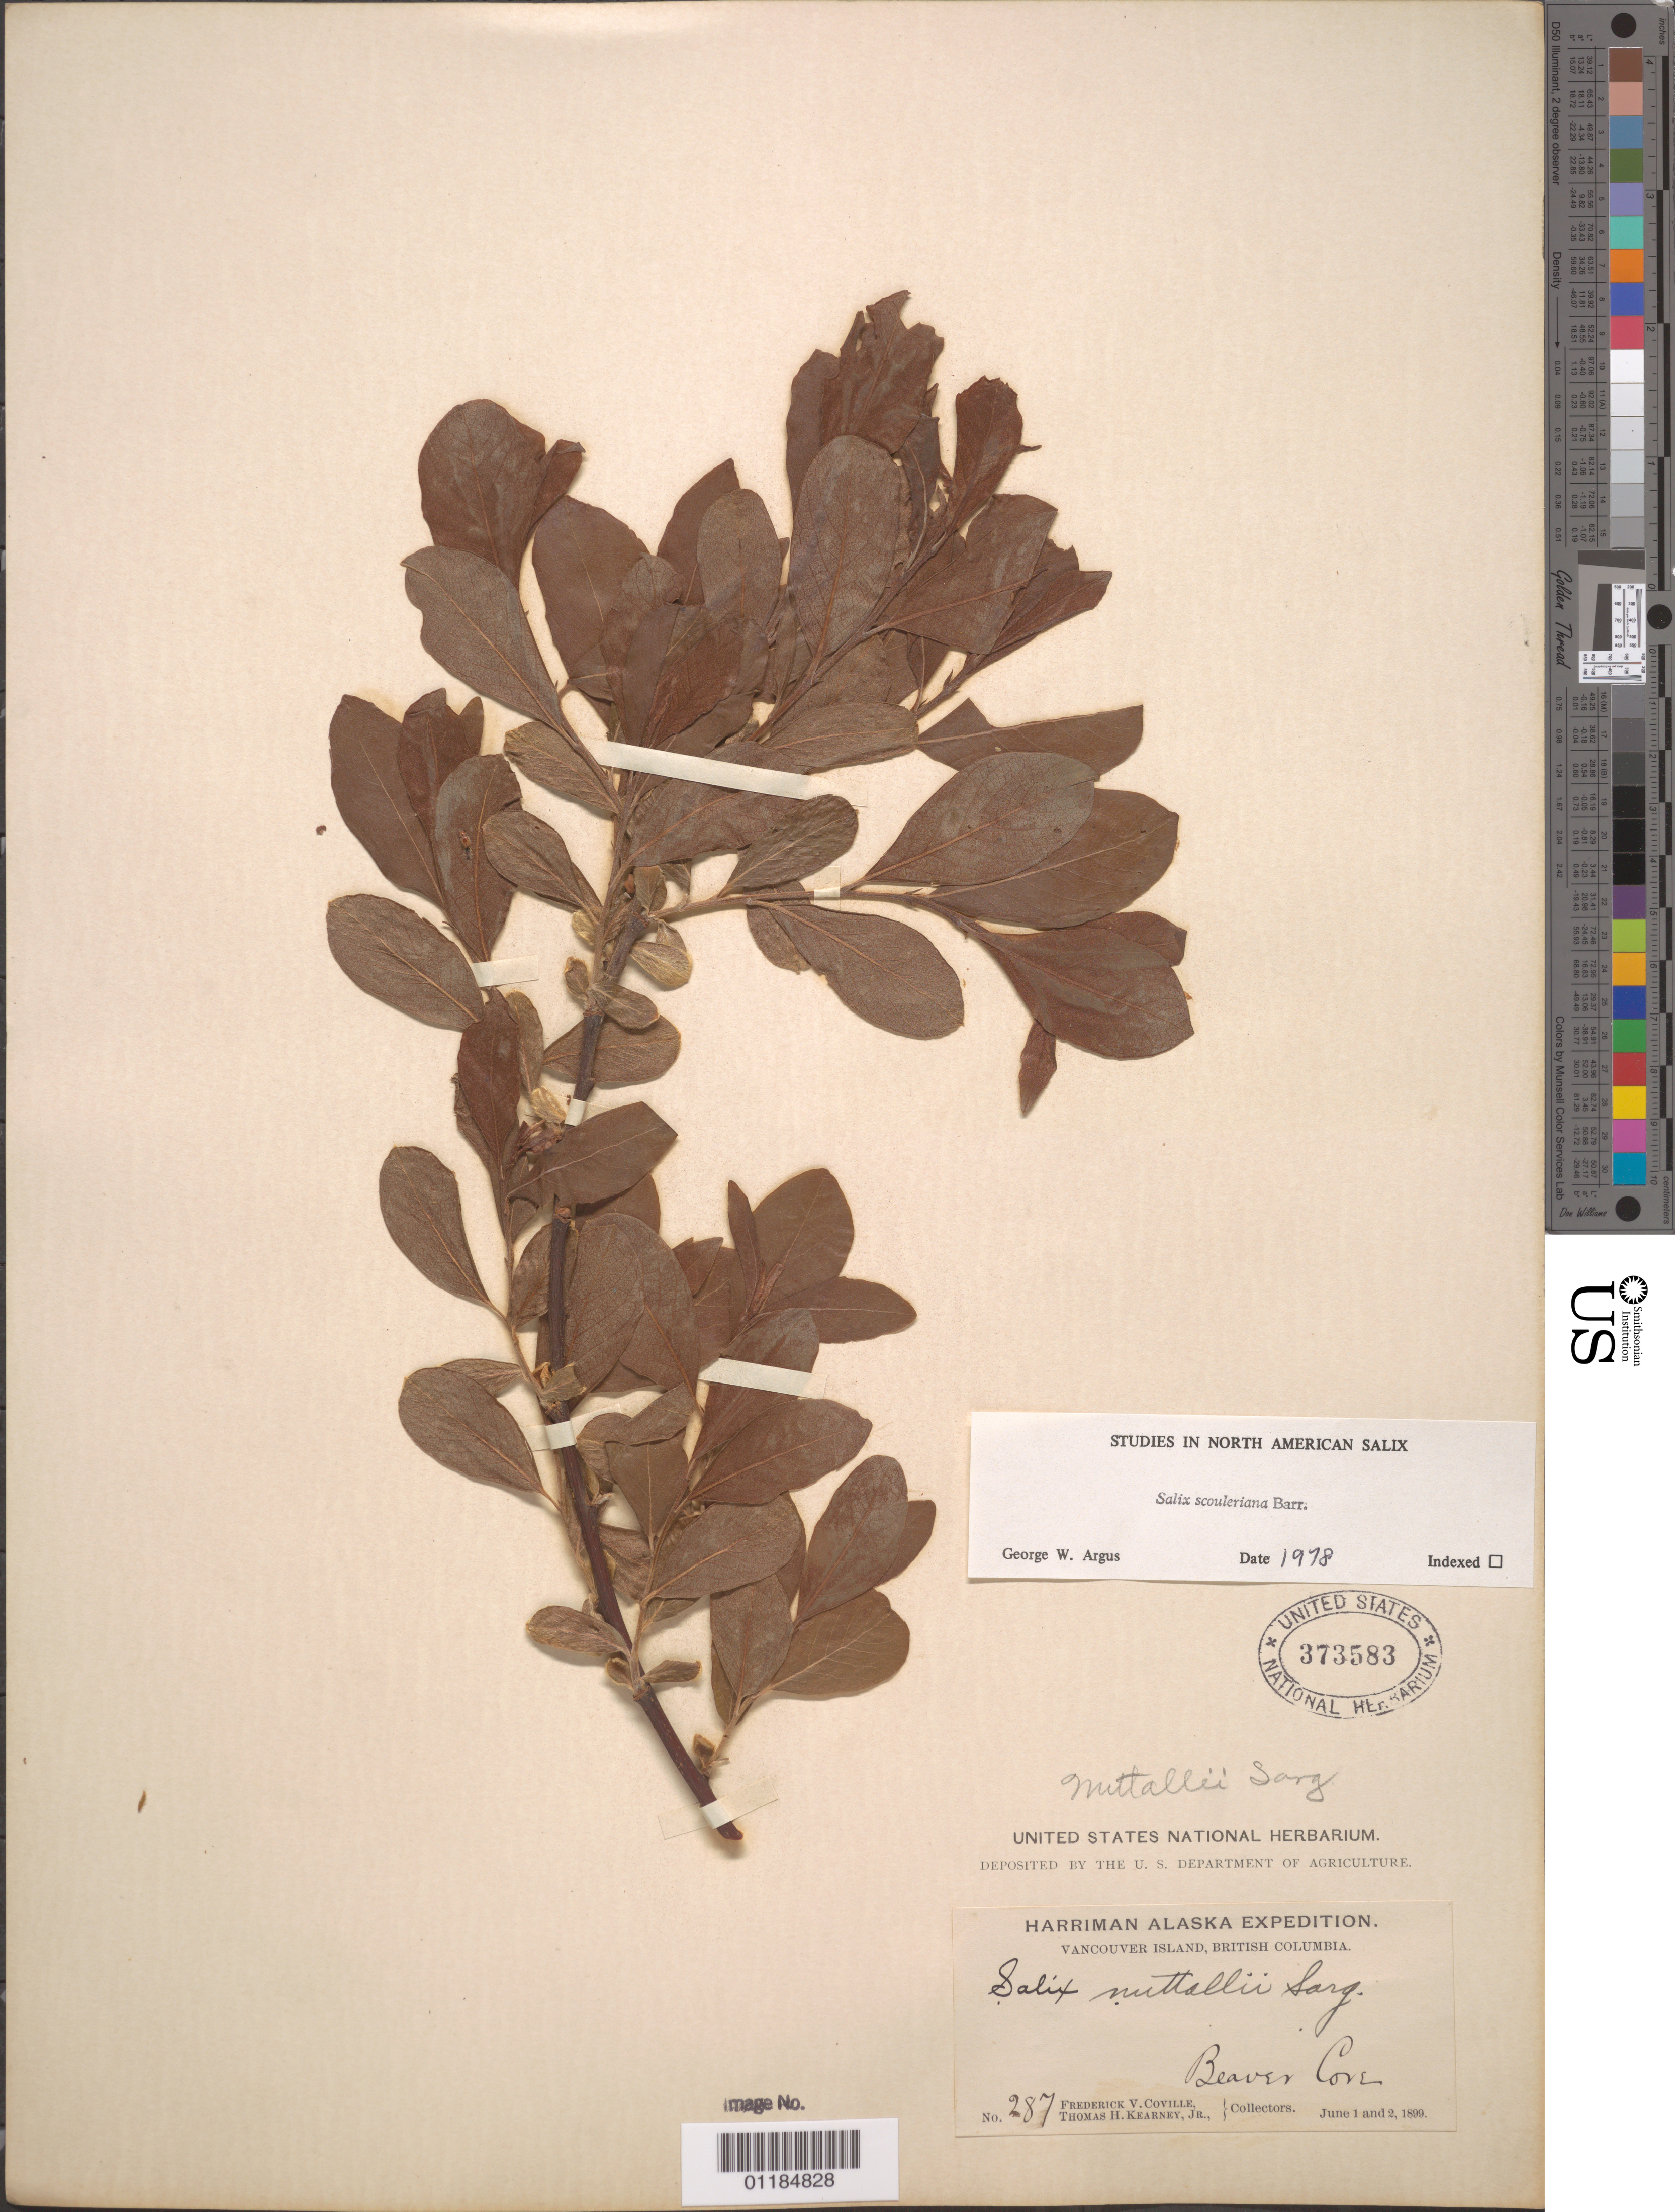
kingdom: Plantae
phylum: Tracheophyta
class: Magnoliopsida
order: Malpighiales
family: Salicaceae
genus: Salix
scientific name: Salix scouleriana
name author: Barratt ex Hook.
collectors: F. V. Coville & T. H. Kearney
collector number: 287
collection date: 1899-06-01,1899-06-02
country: Canada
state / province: British Columbia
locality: Vancouver Island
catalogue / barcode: US 373583